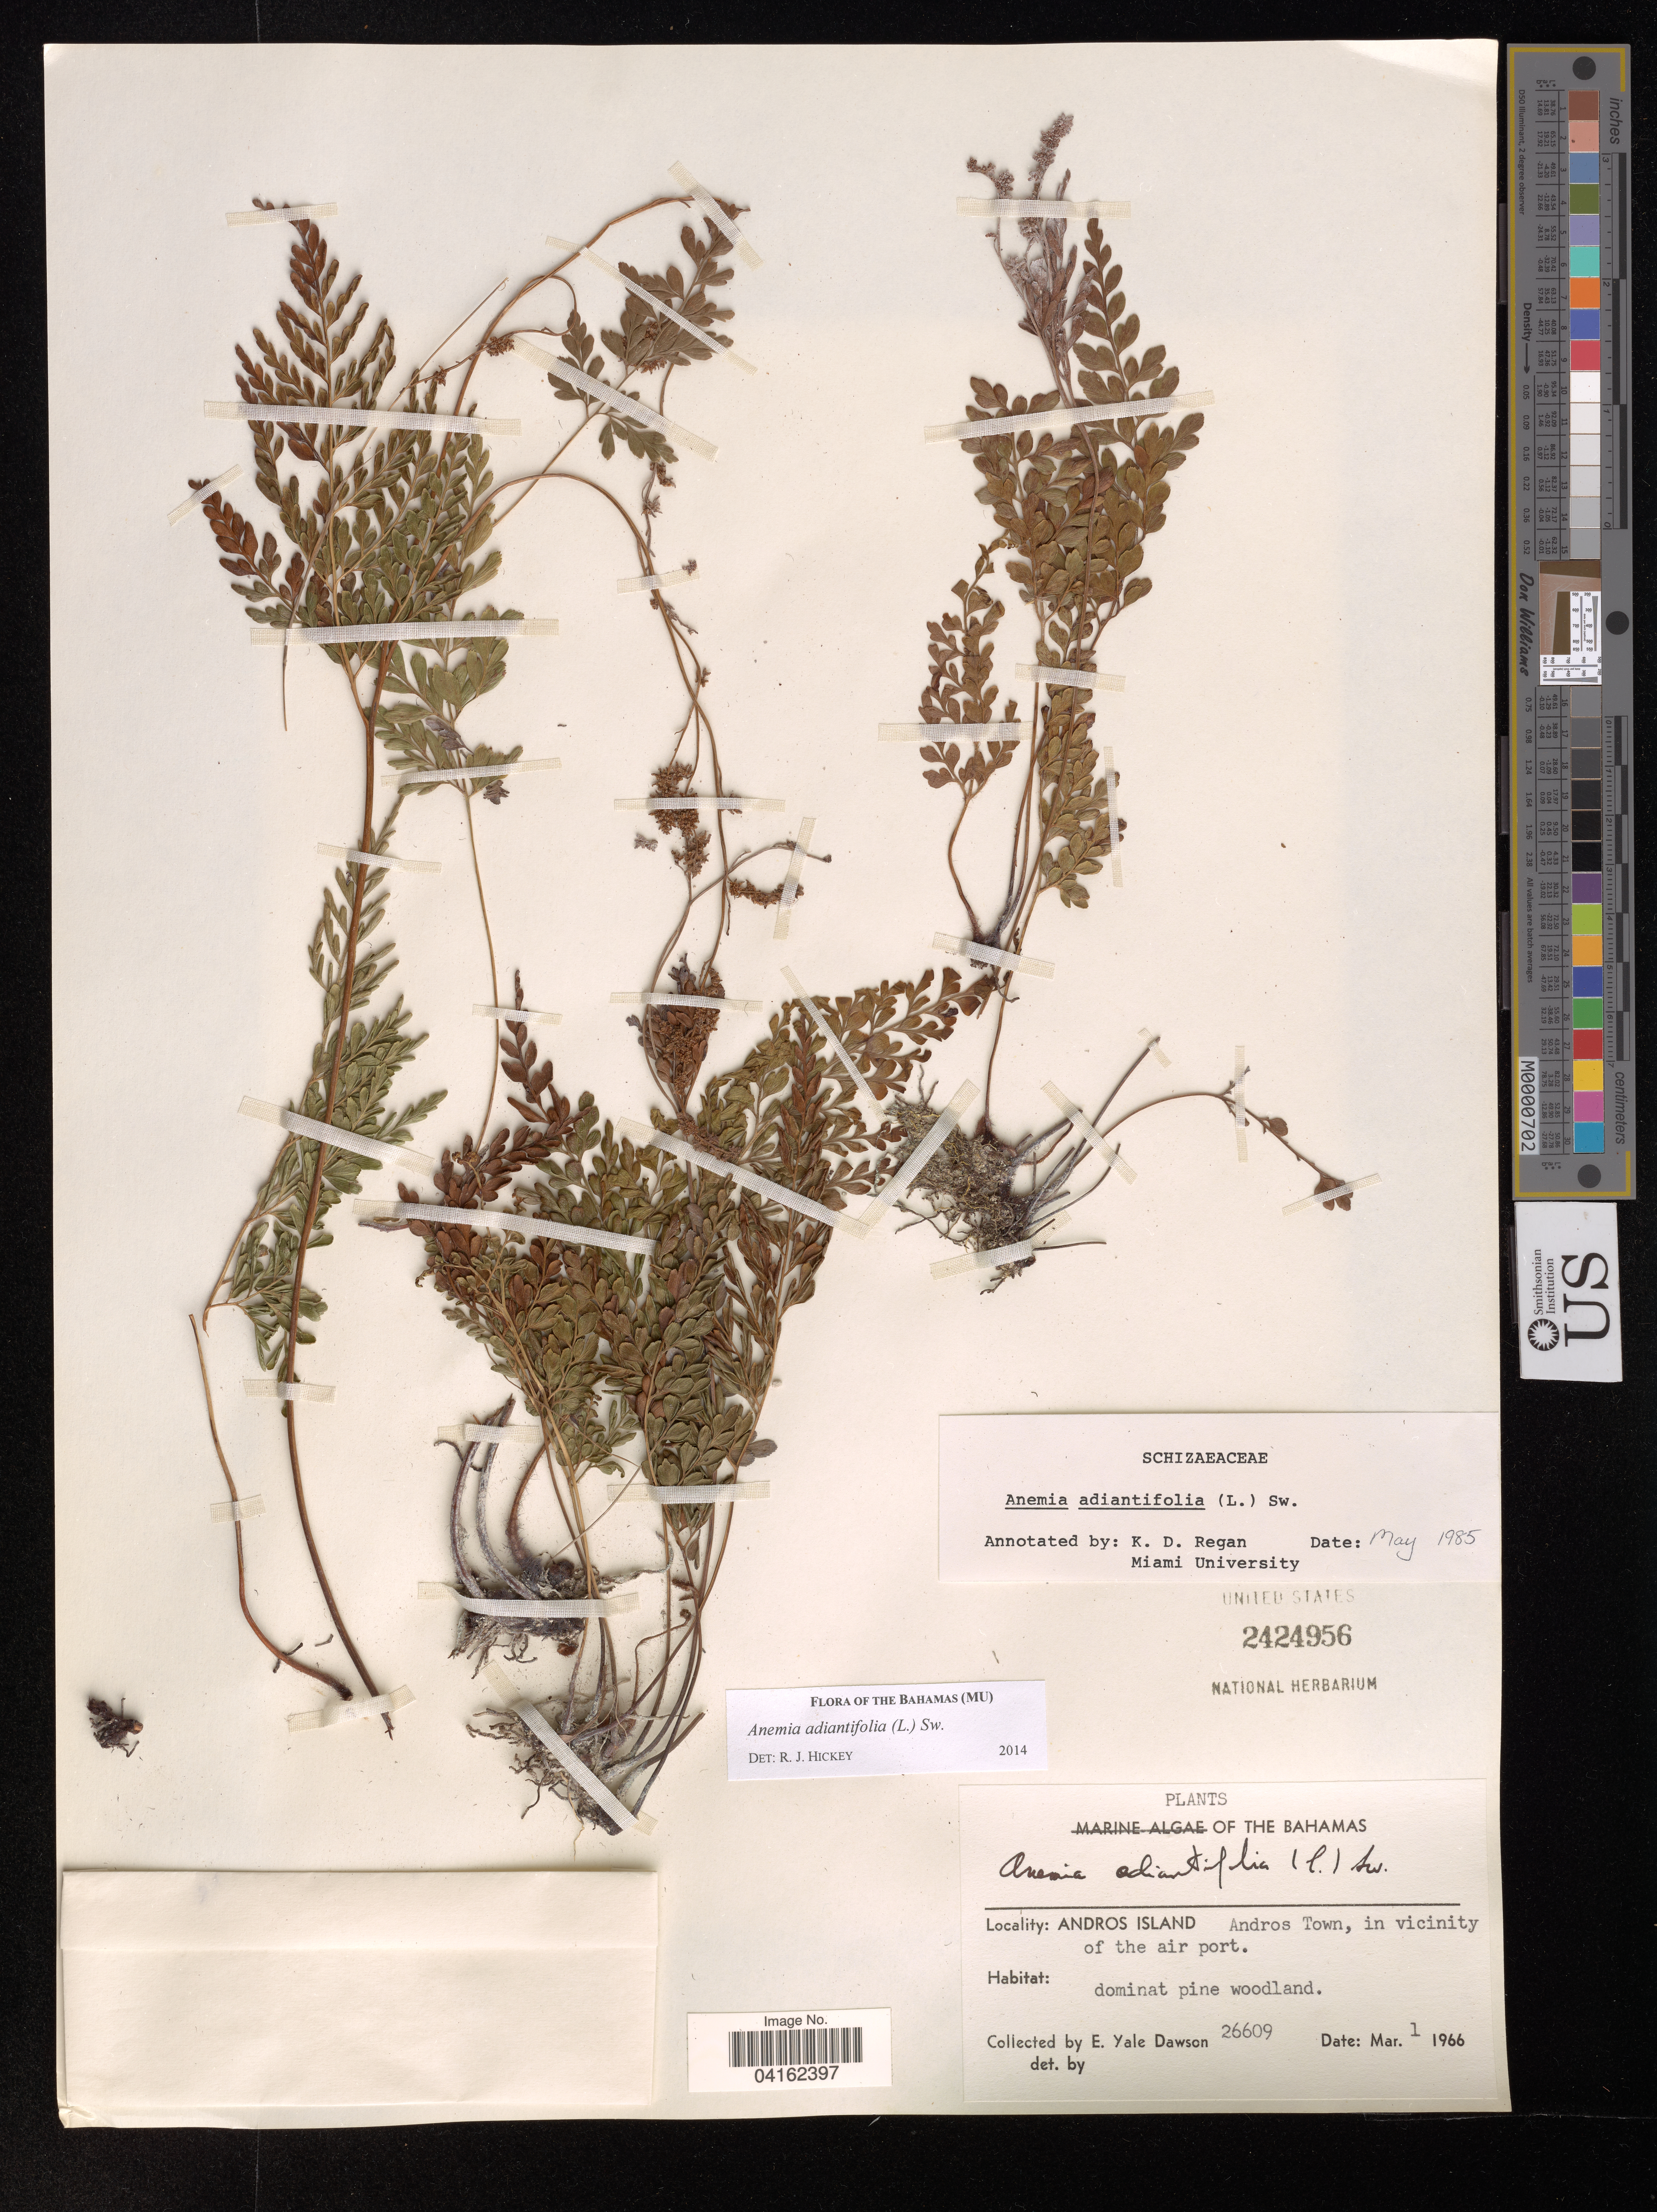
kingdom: Plantae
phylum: Tracheophyta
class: Polypodiopsida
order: Schizaeales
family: Anemiaceae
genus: Anemia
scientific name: Anemia adiantifolia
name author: (L.) Sw.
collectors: E. Y. Dawson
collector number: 26609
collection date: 1966-03-01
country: Bahamas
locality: The Bahamas. Andros Island. Andros Town, in vicinity of the airport.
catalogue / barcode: US 2424956